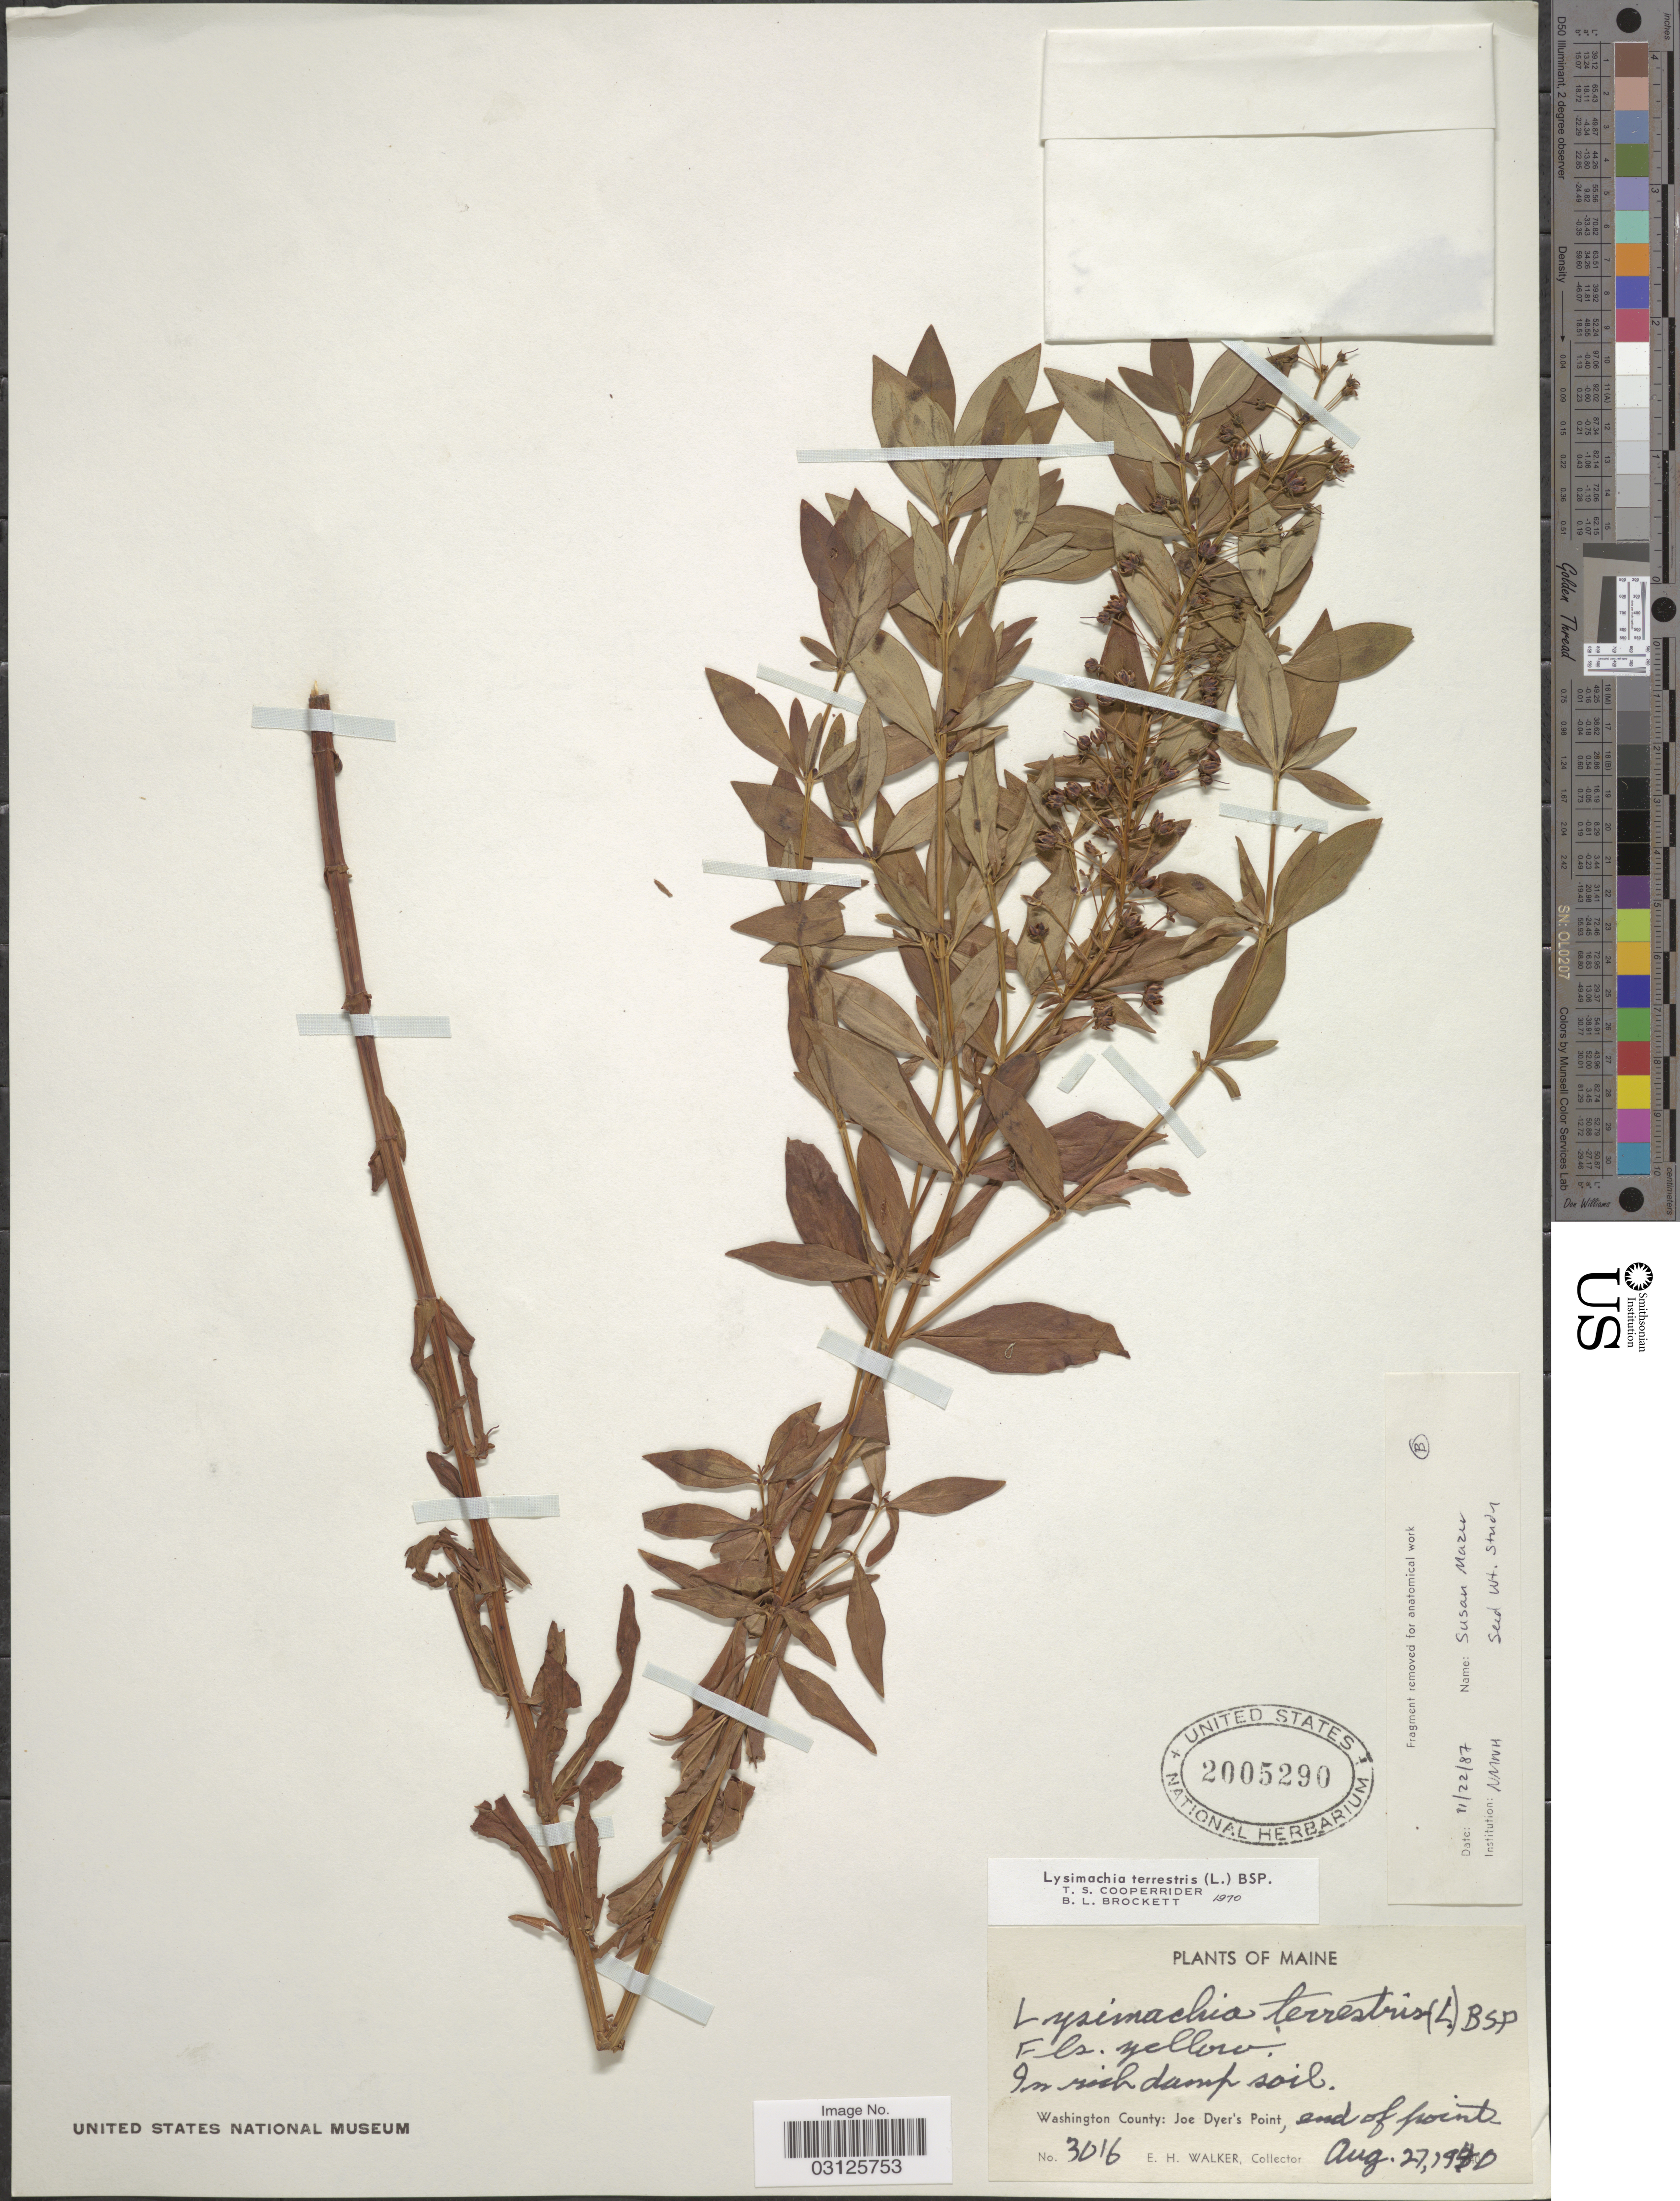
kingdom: Plantae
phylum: Tracheophyta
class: Magnoliopsida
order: Ericales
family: Primulaceae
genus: Lysimachia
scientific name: Lysimachia terrestris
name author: (L.) Britton, Stearns & Poggenb.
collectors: E. H. Walker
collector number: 3016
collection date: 1940-08-27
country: United States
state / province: Maine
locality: Washington County: Joe Dyer's Point, end of point.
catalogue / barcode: US 2005290